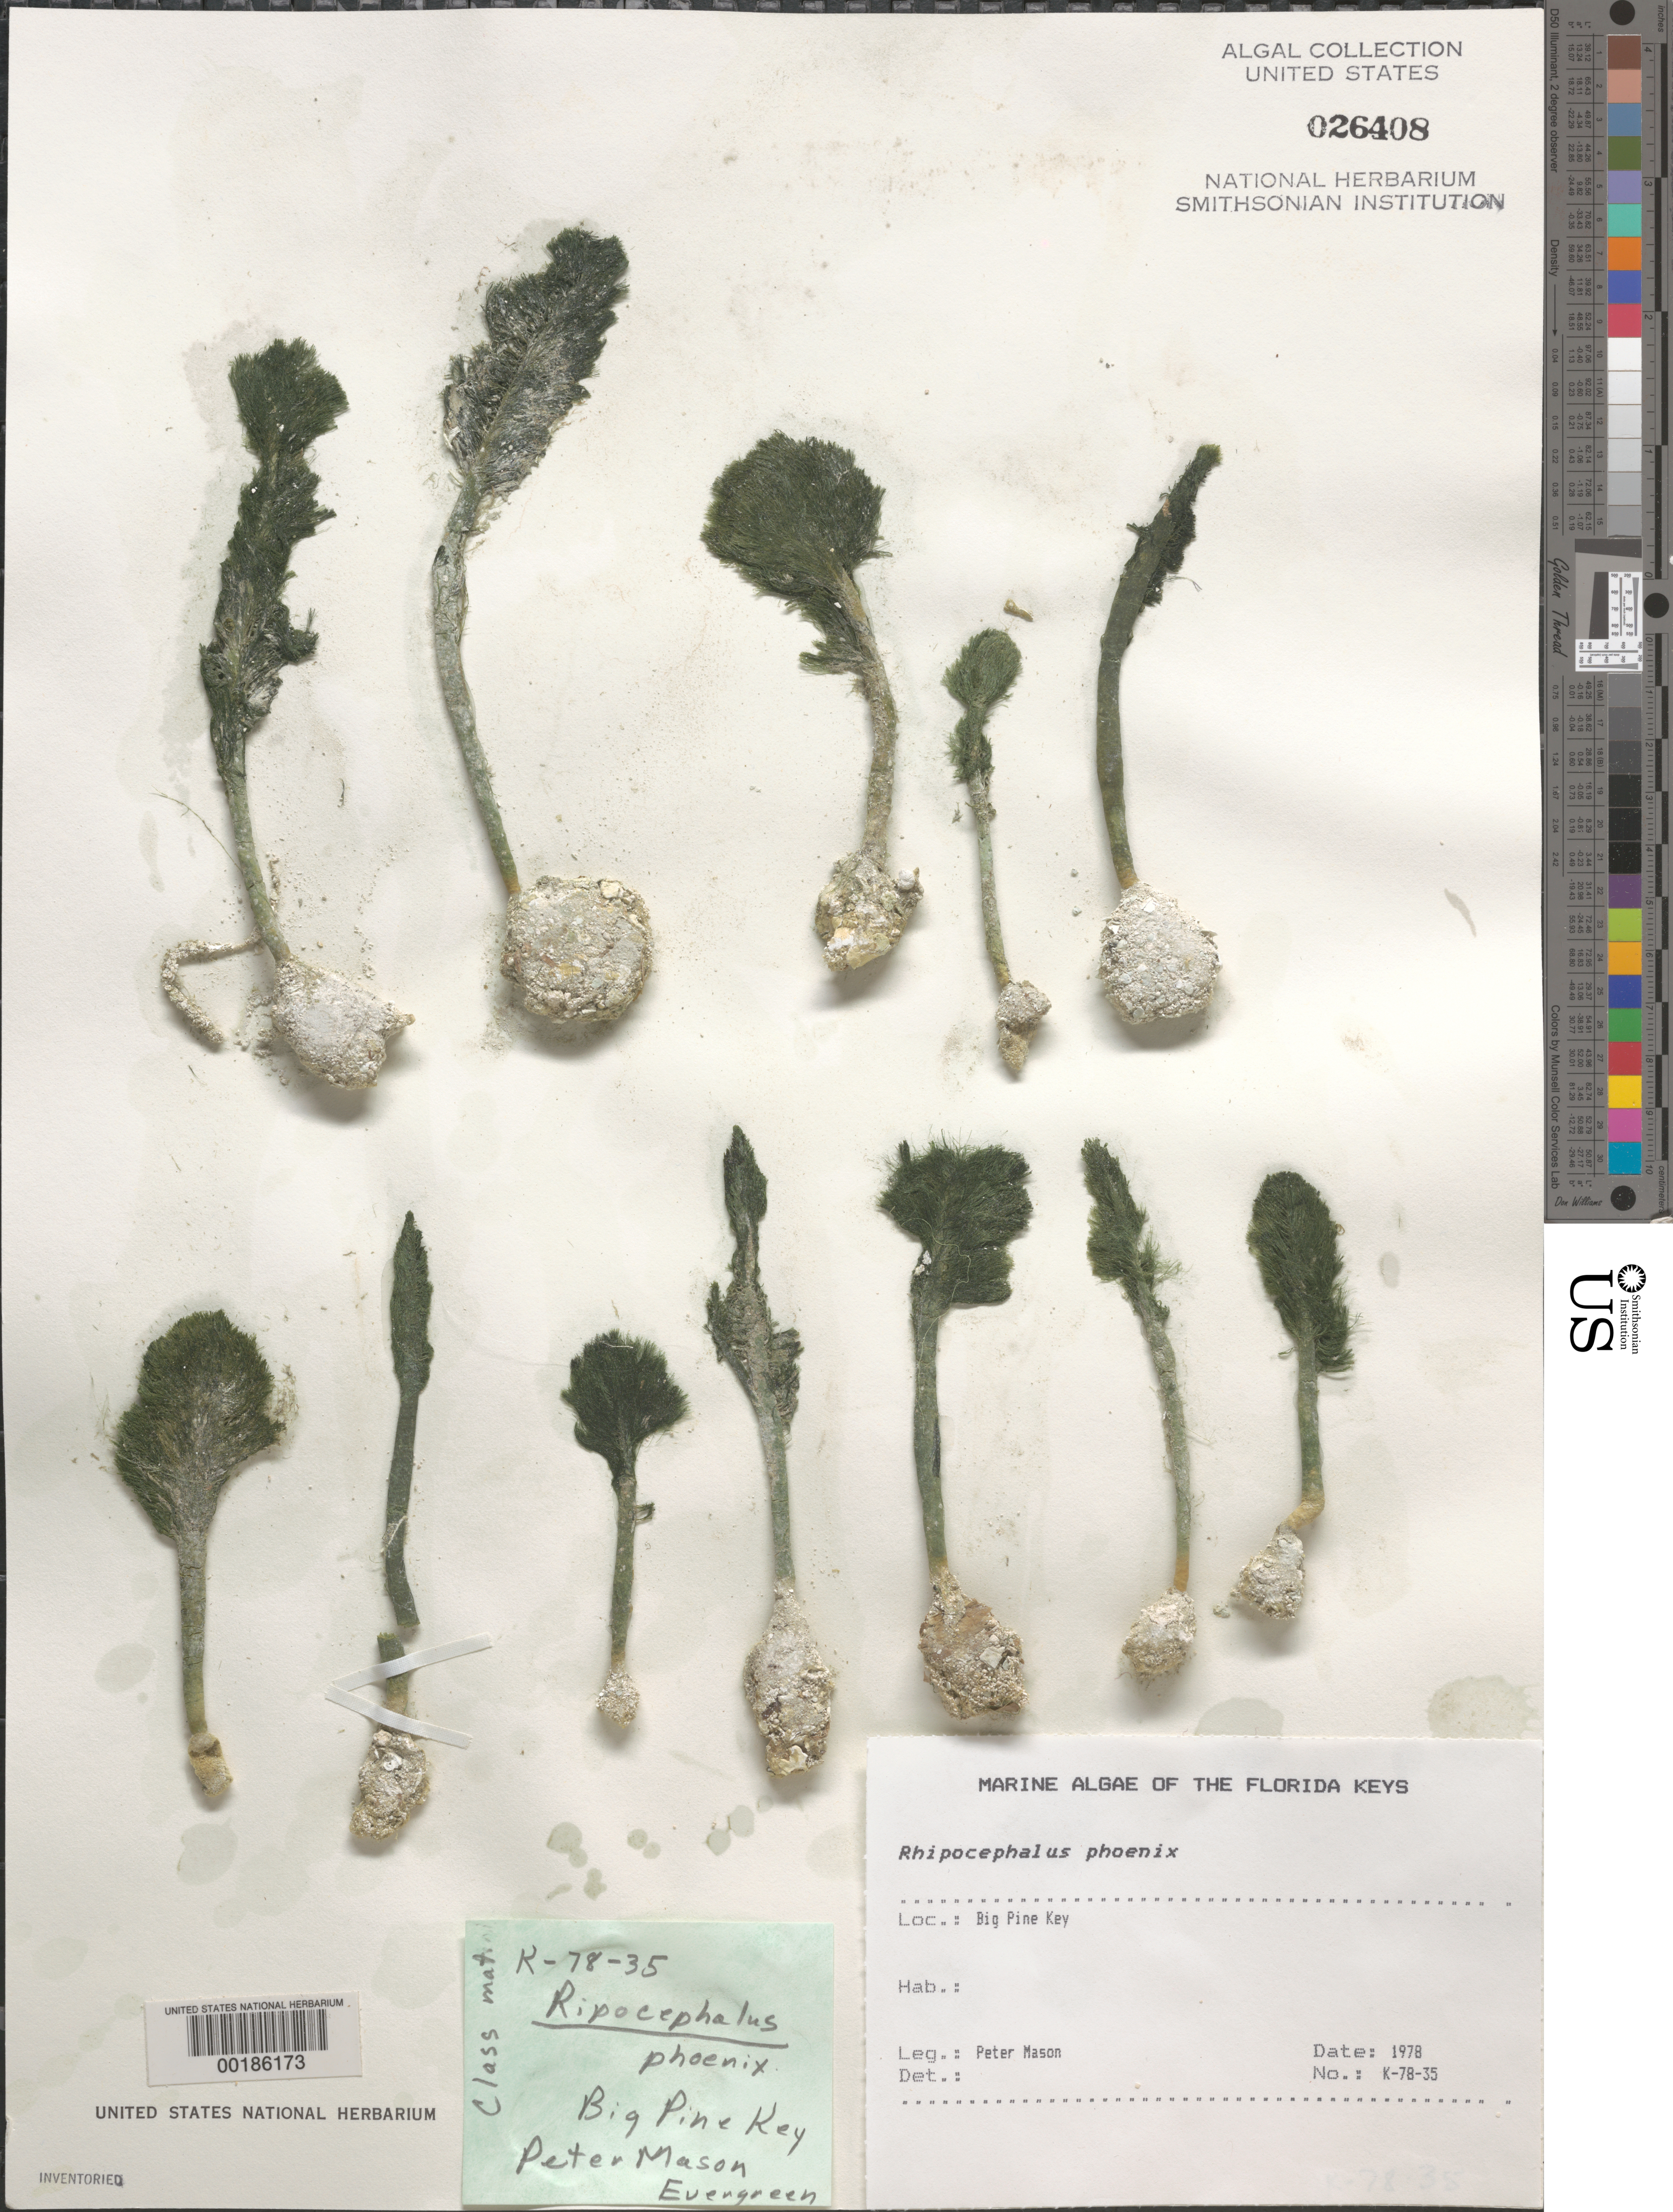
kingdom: Plantae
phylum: Chlorophyta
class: Ulvophyceae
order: Bryopsidales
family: Udoteaceae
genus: Rhipocephalus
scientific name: Rhipocephalus phoenix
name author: (J. Ellis & Sol.) Kütz.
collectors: P. Mason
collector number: K-78-35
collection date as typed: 1978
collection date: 1978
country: United States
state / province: Florida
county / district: Monroe County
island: Big Pine Key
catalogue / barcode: US 26408